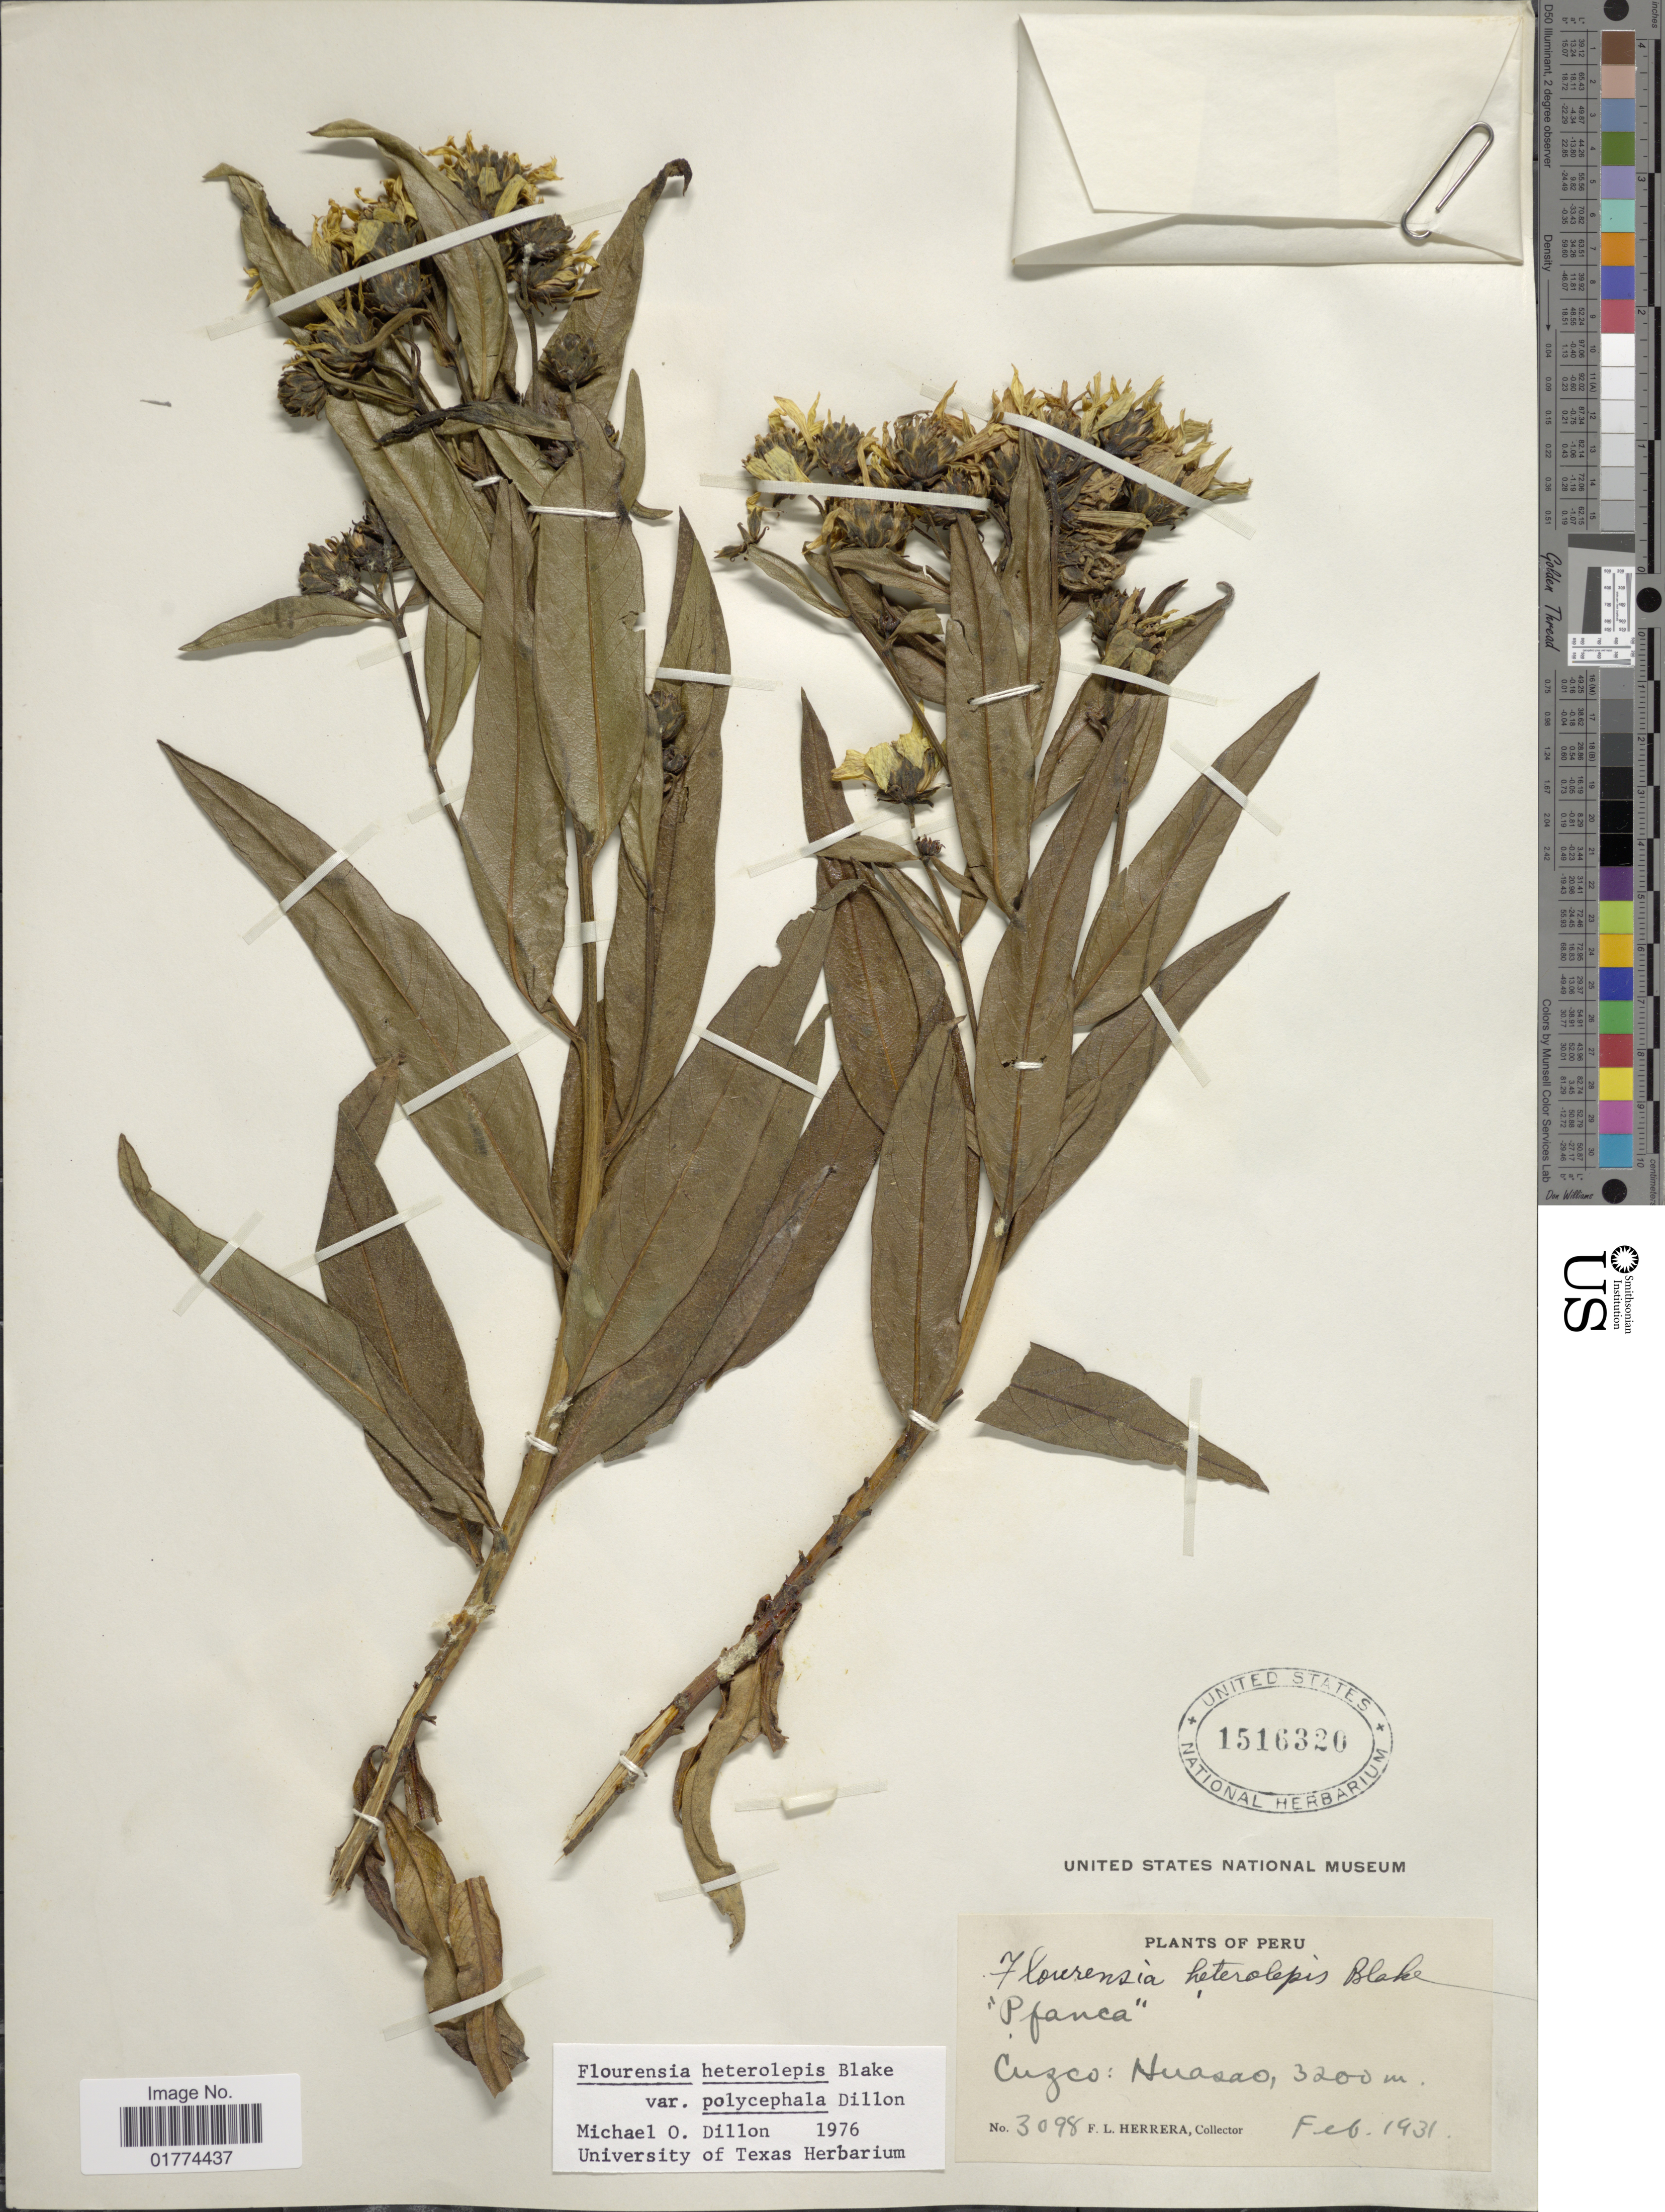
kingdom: Plantae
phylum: Tracheophyta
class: Magnoliopsida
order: Asterales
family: Asteraceae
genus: Flourensia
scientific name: Flourensia heterolepis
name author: S.F. Blake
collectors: F. L. Herrera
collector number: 3098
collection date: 1931-02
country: Peru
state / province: Cusco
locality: Nuasao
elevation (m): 3200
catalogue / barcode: US 1516320